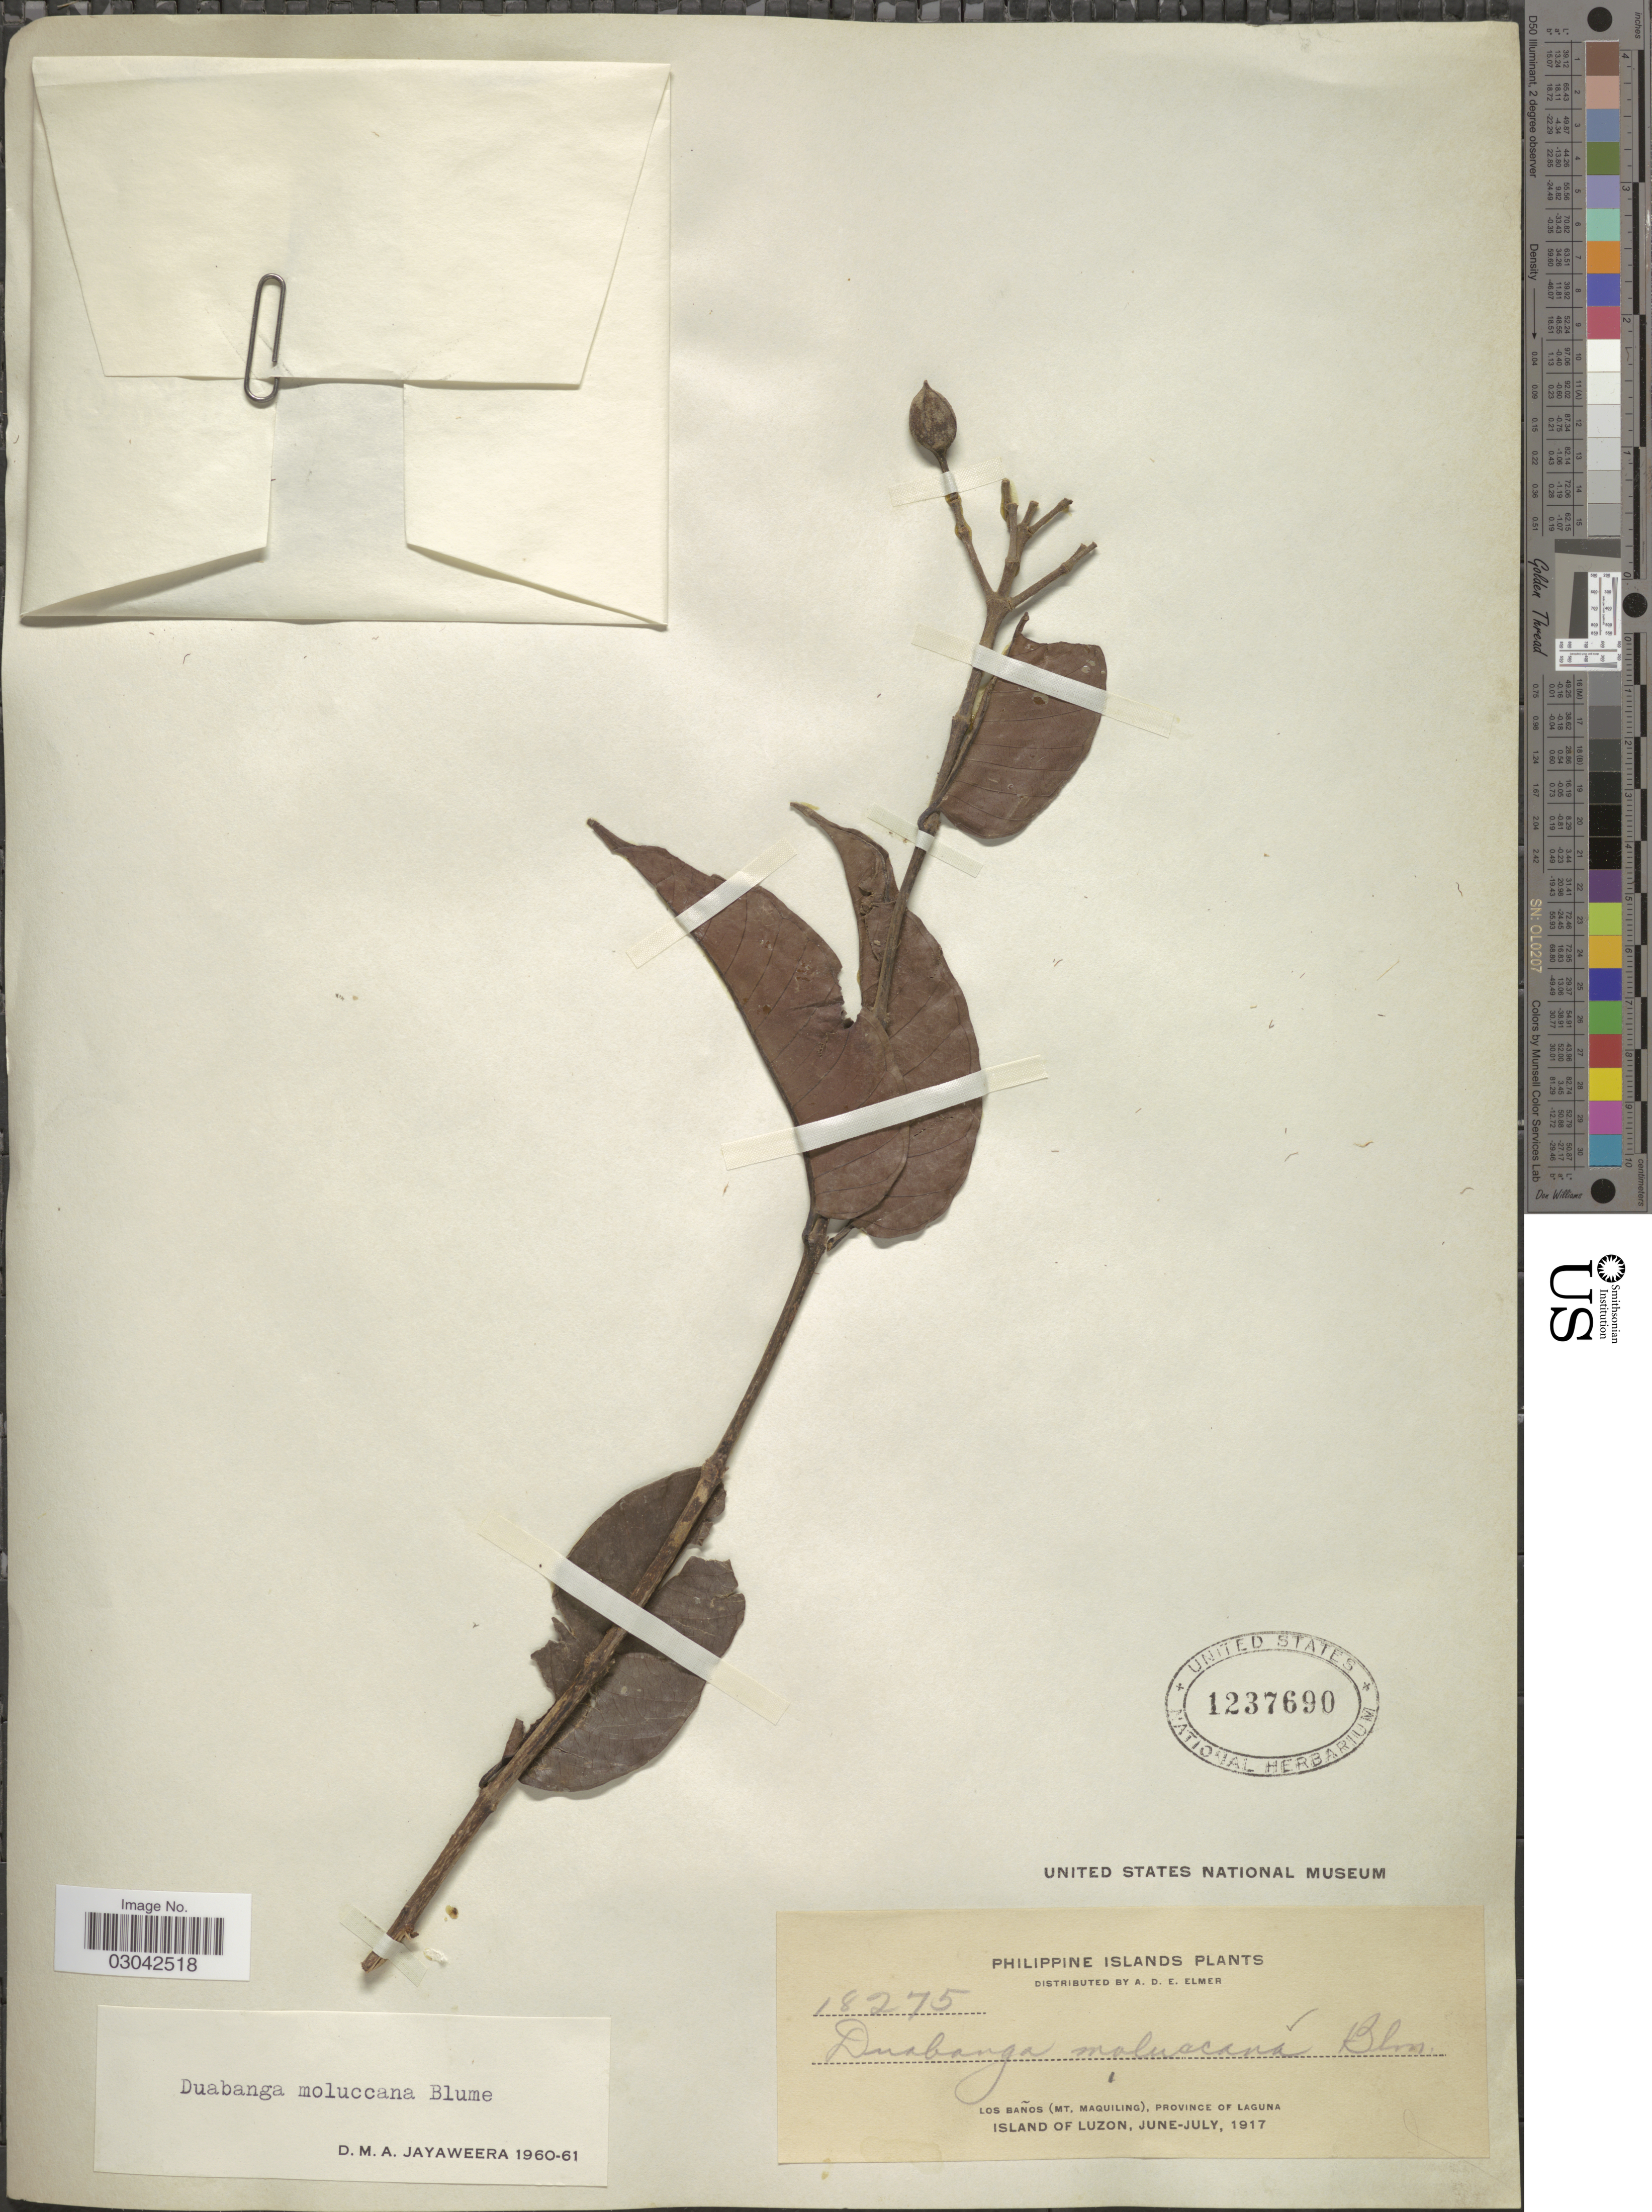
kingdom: Plantae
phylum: Tracheophyta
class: Magnoliopsida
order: Myrtales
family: Lythraceae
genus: Duabanga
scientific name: Duabanga moluccana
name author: Blume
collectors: A. D. E. Elmer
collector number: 18275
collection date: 1917-06/1917-07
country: Philippines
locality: Los Baños (Mt. Maquiling), Province of Laguna, Island of Luzon.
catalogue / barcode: US 1237690